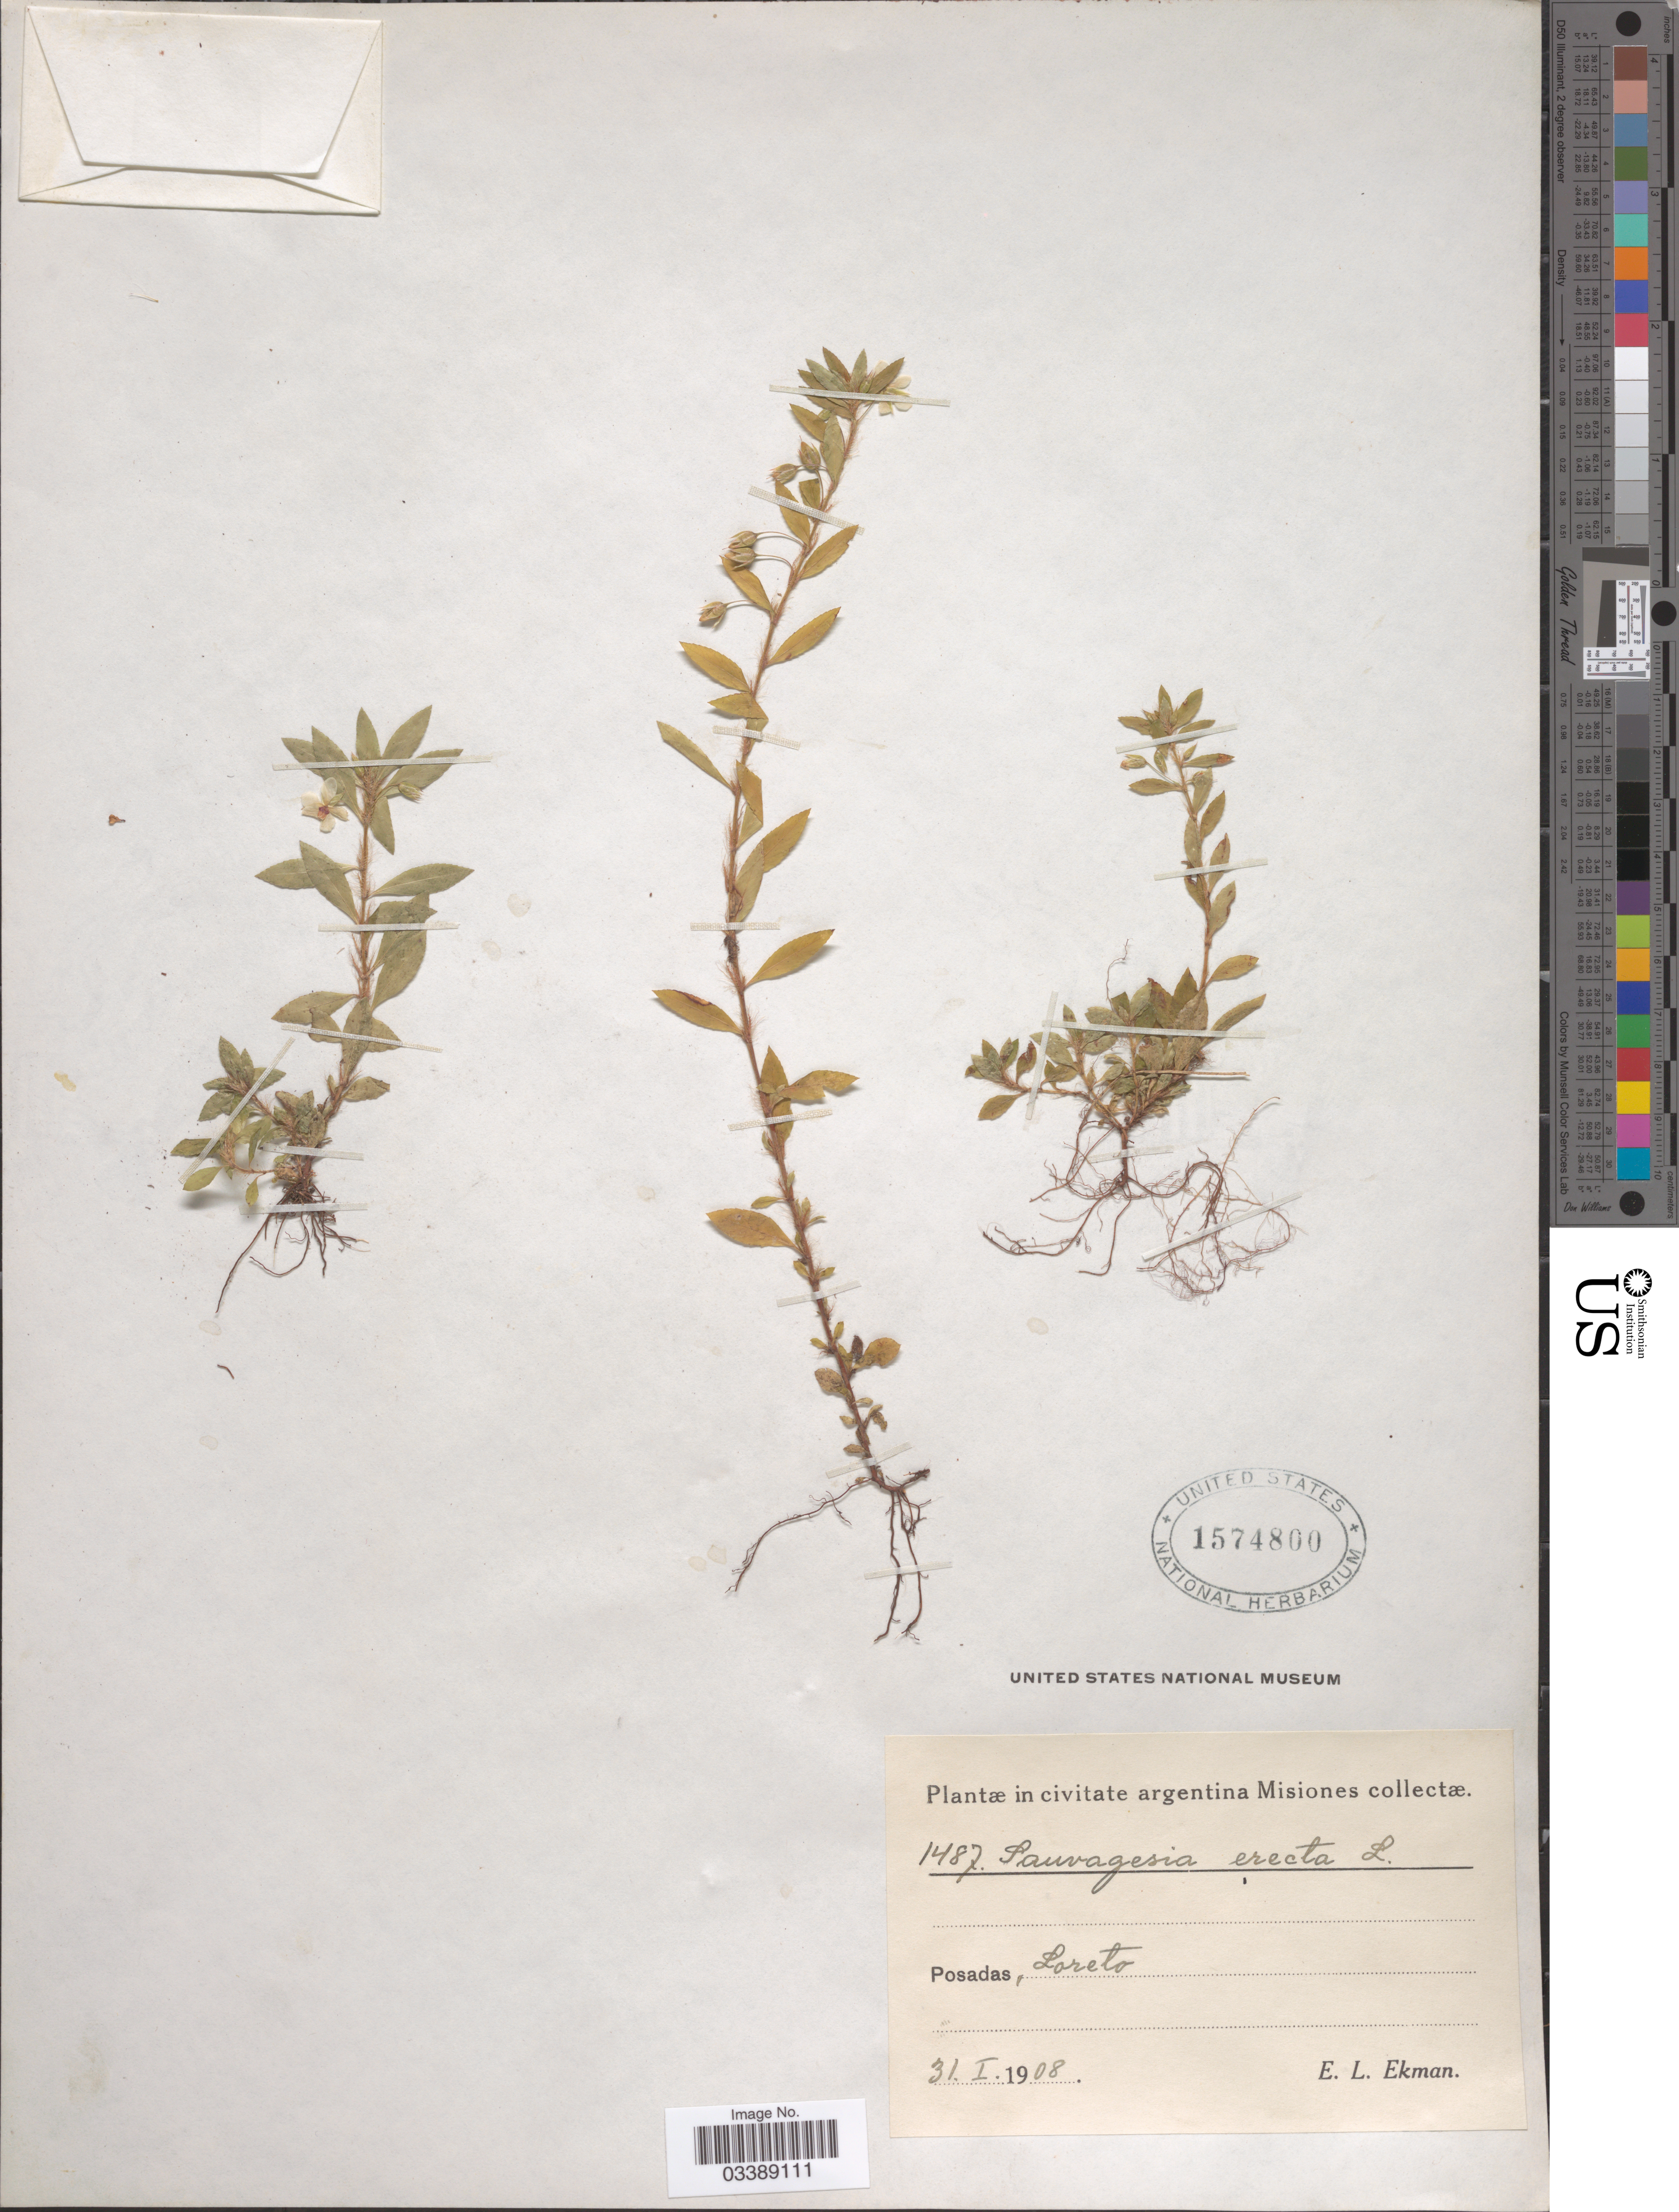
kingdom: Plantae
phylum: Tracheophyta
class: Magnoliopsida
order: Malpighiales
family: Ochnaceae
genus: Sauvagesia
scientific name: Sauvagesia erecta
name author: L.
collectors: E. L. Ekman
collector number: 1487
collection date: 1908-01-31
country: Argentina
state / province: Misiones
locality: In civitate argentina Misiones. Posadas, Loreto.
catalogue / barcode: US 1574800